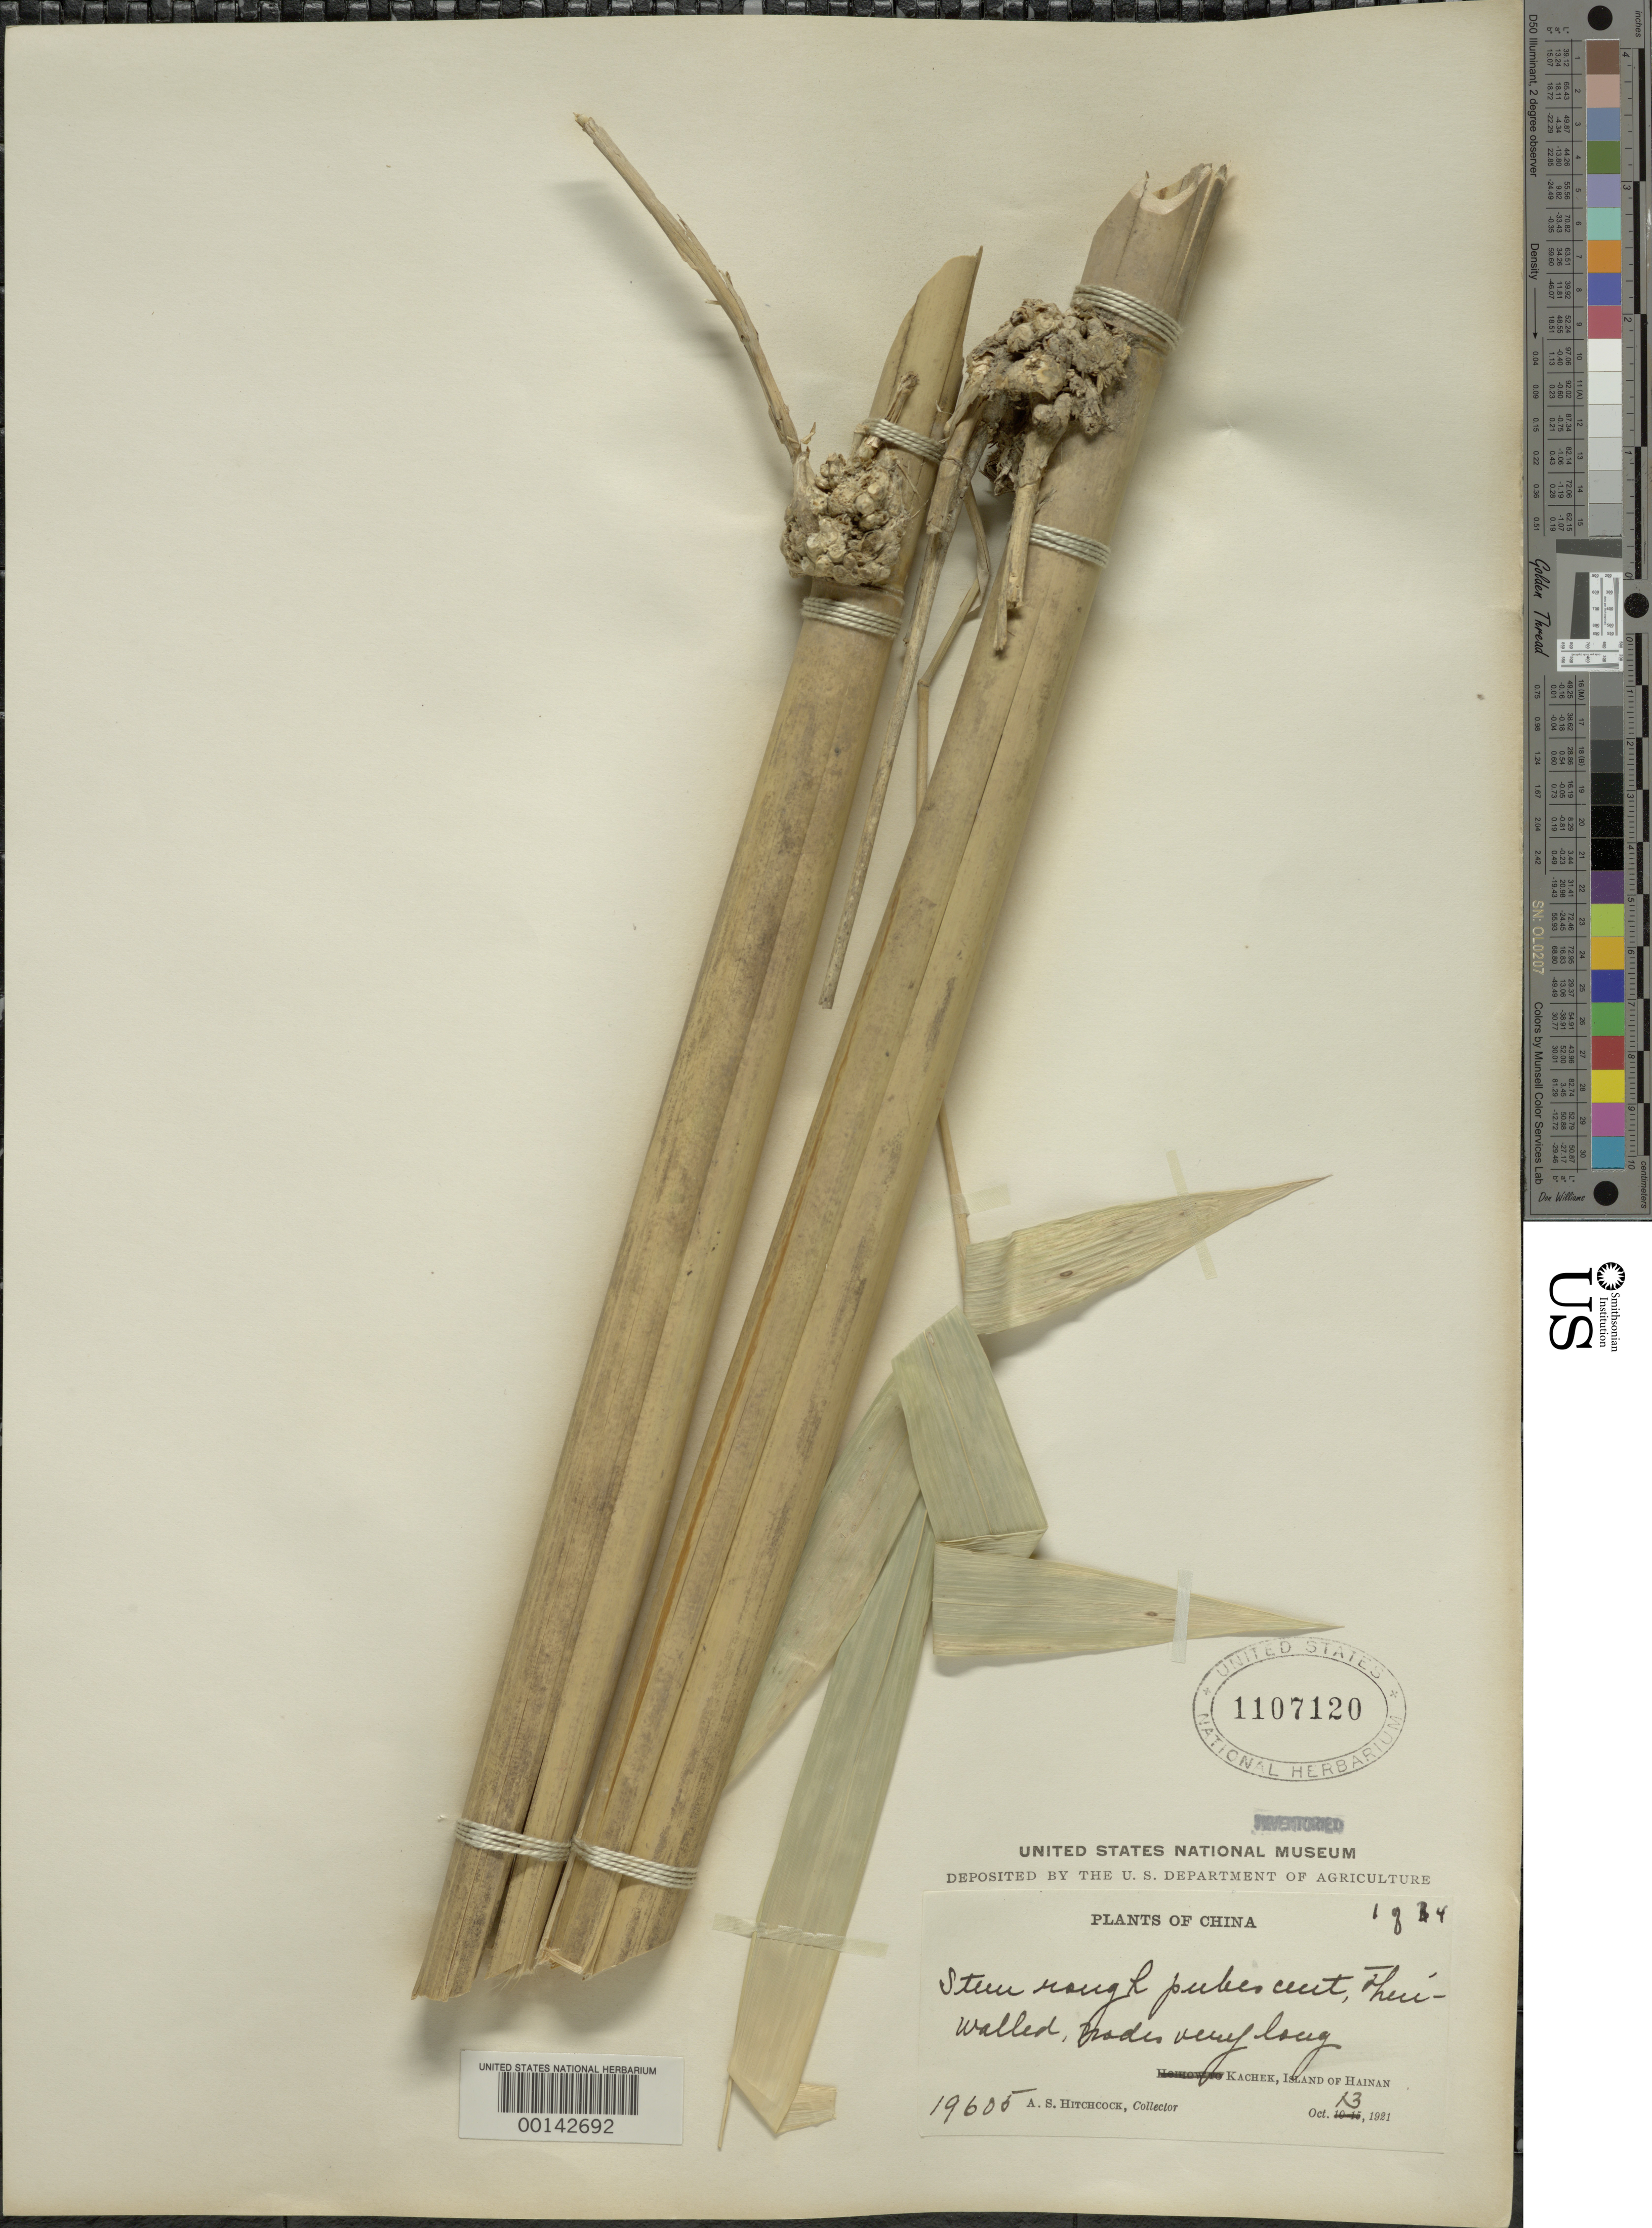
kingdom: Plantae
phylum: Tracheophyta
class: Liliopsida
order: Poales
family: Poaceae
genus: Schizostachyum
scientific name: Schizostachyum sp.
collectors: A. S. Hitchcock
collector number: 19605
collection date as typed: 13 Oct 1921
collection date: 1921-10-13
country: China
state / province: Hainan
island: Hainan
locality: Kachek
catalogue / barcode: US 1107120